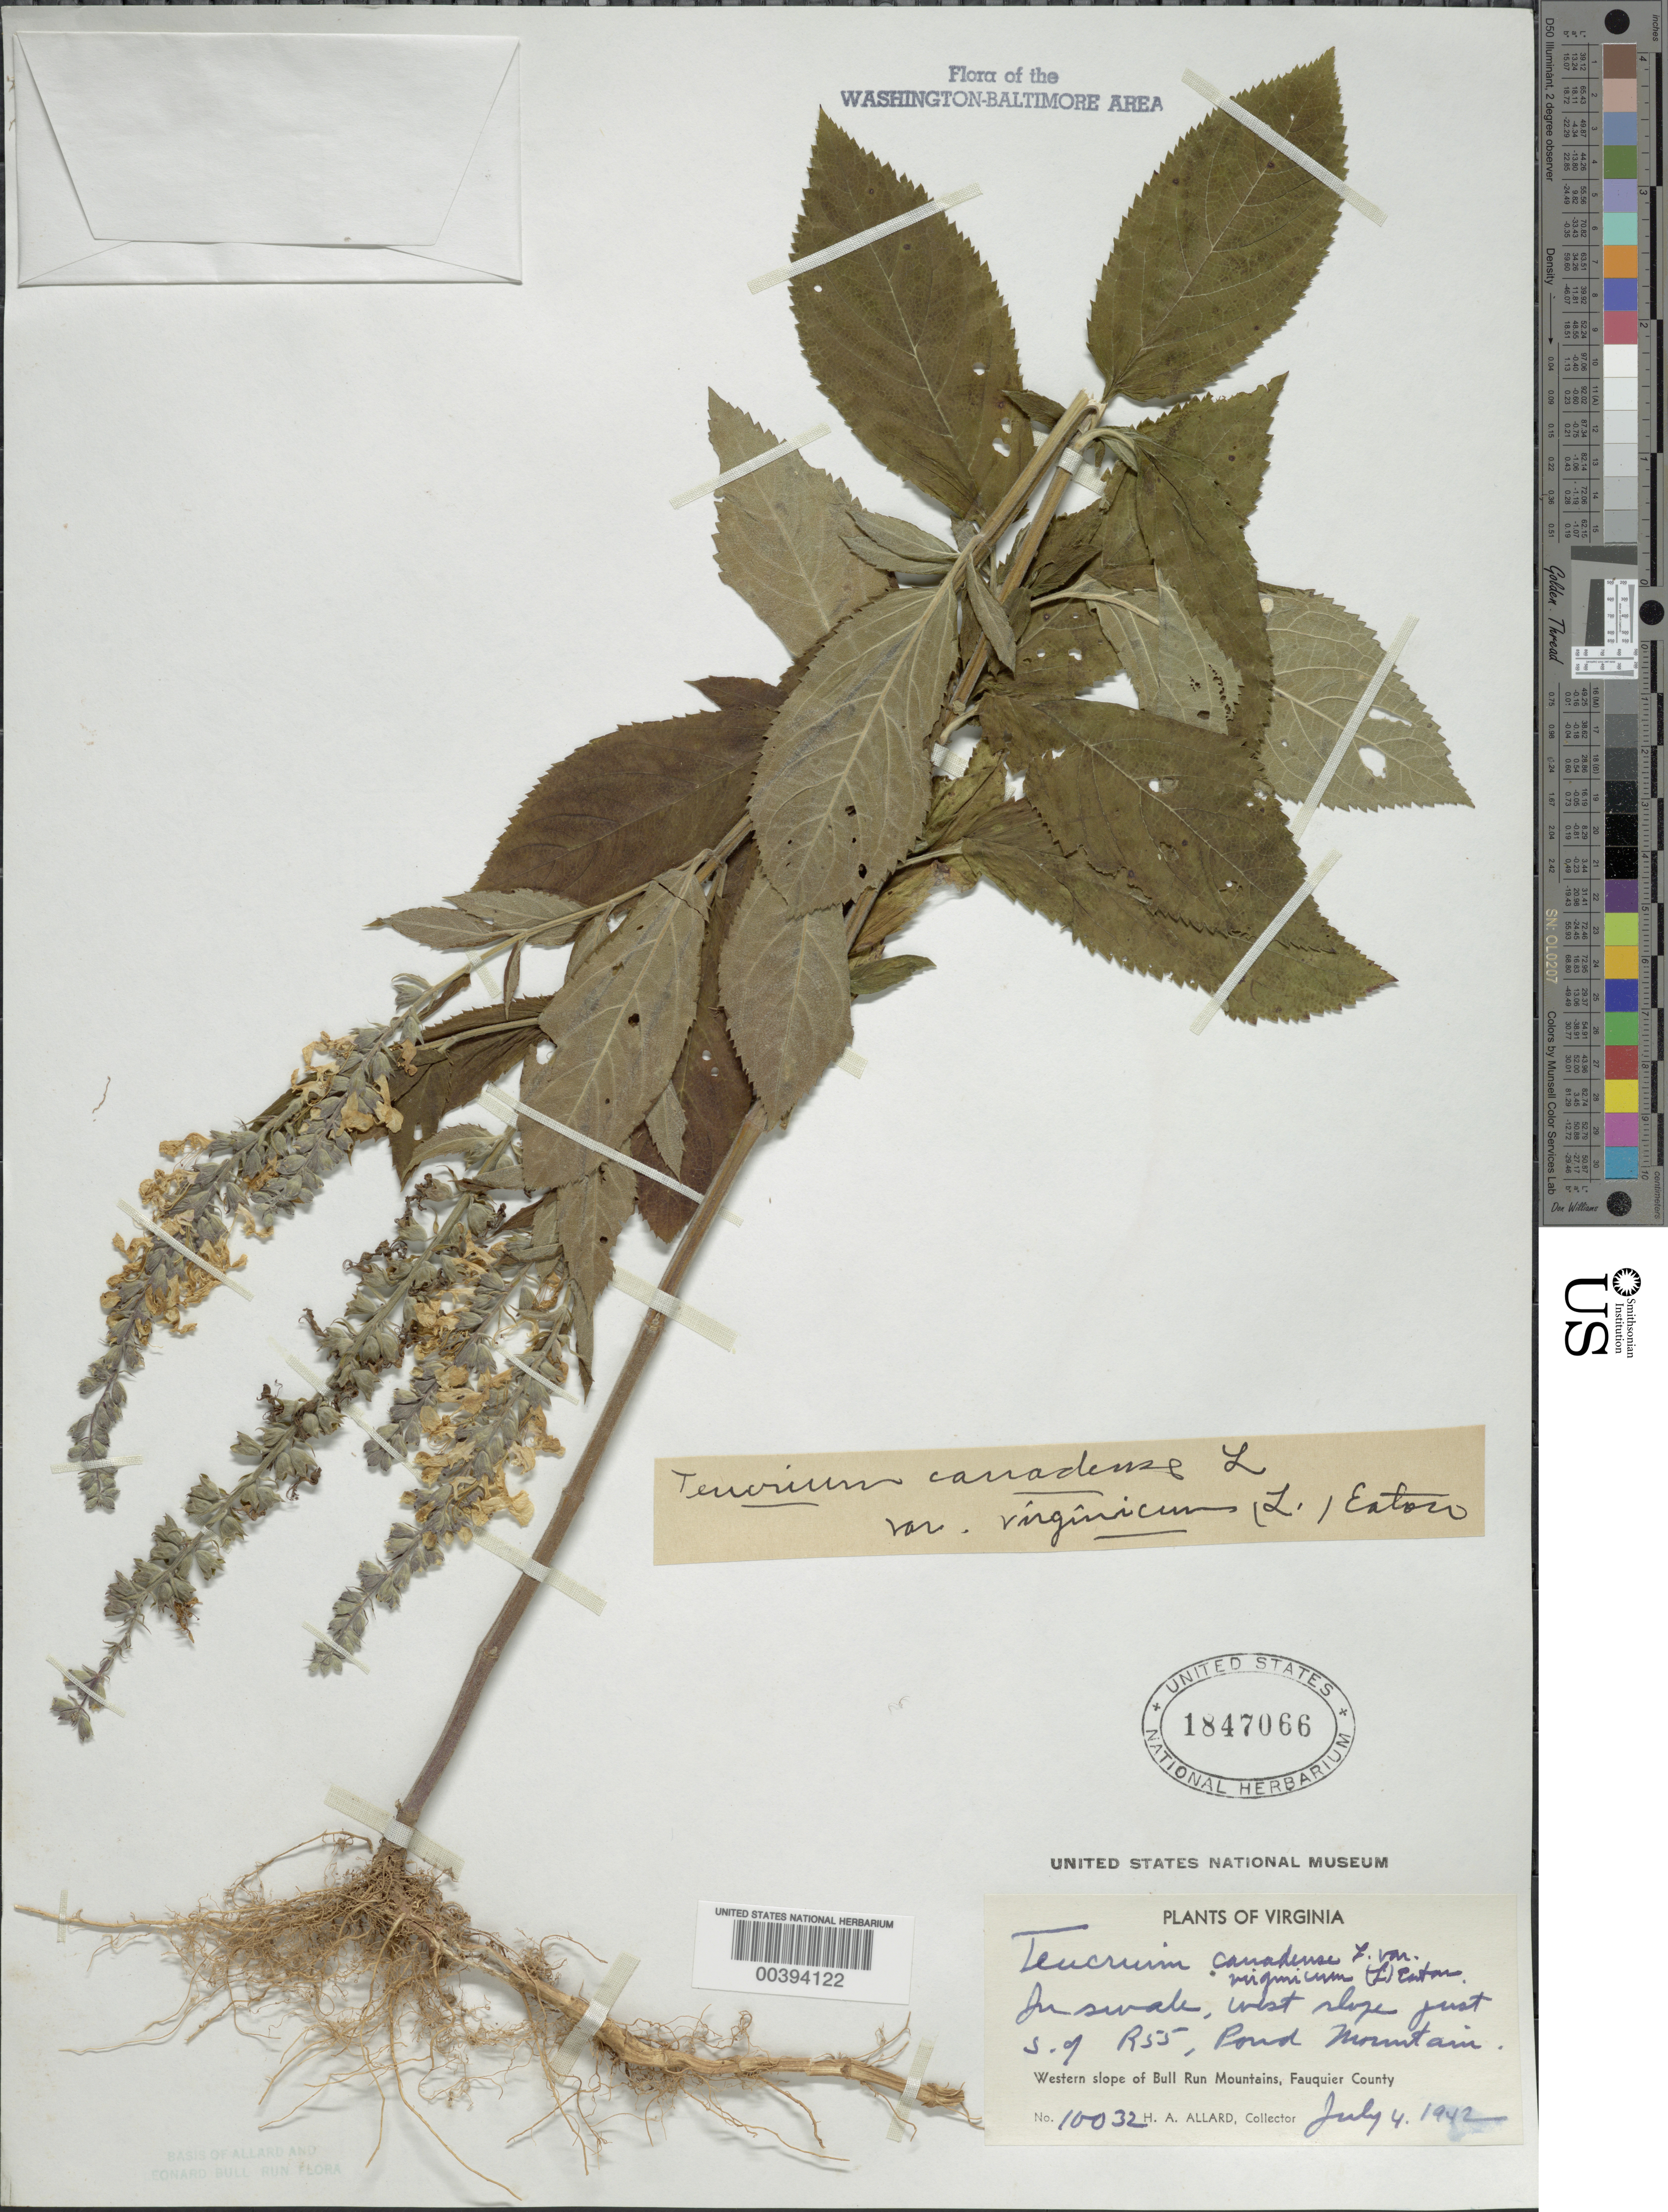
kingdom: Plantae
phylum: Tracheophyta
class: Magnoliopsida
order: Lamiales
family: Lamiaceae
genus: Teucrium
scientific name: Teucrium canadense var. virginicum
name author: L.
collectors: H. A. Allard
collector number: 10032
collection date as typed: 04 Jul 1942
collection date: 1942-07-04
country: United States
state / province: Virginia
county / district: Fauquier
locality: South of Route 55, west slope of Pond Mountain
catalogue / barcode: US 1847066